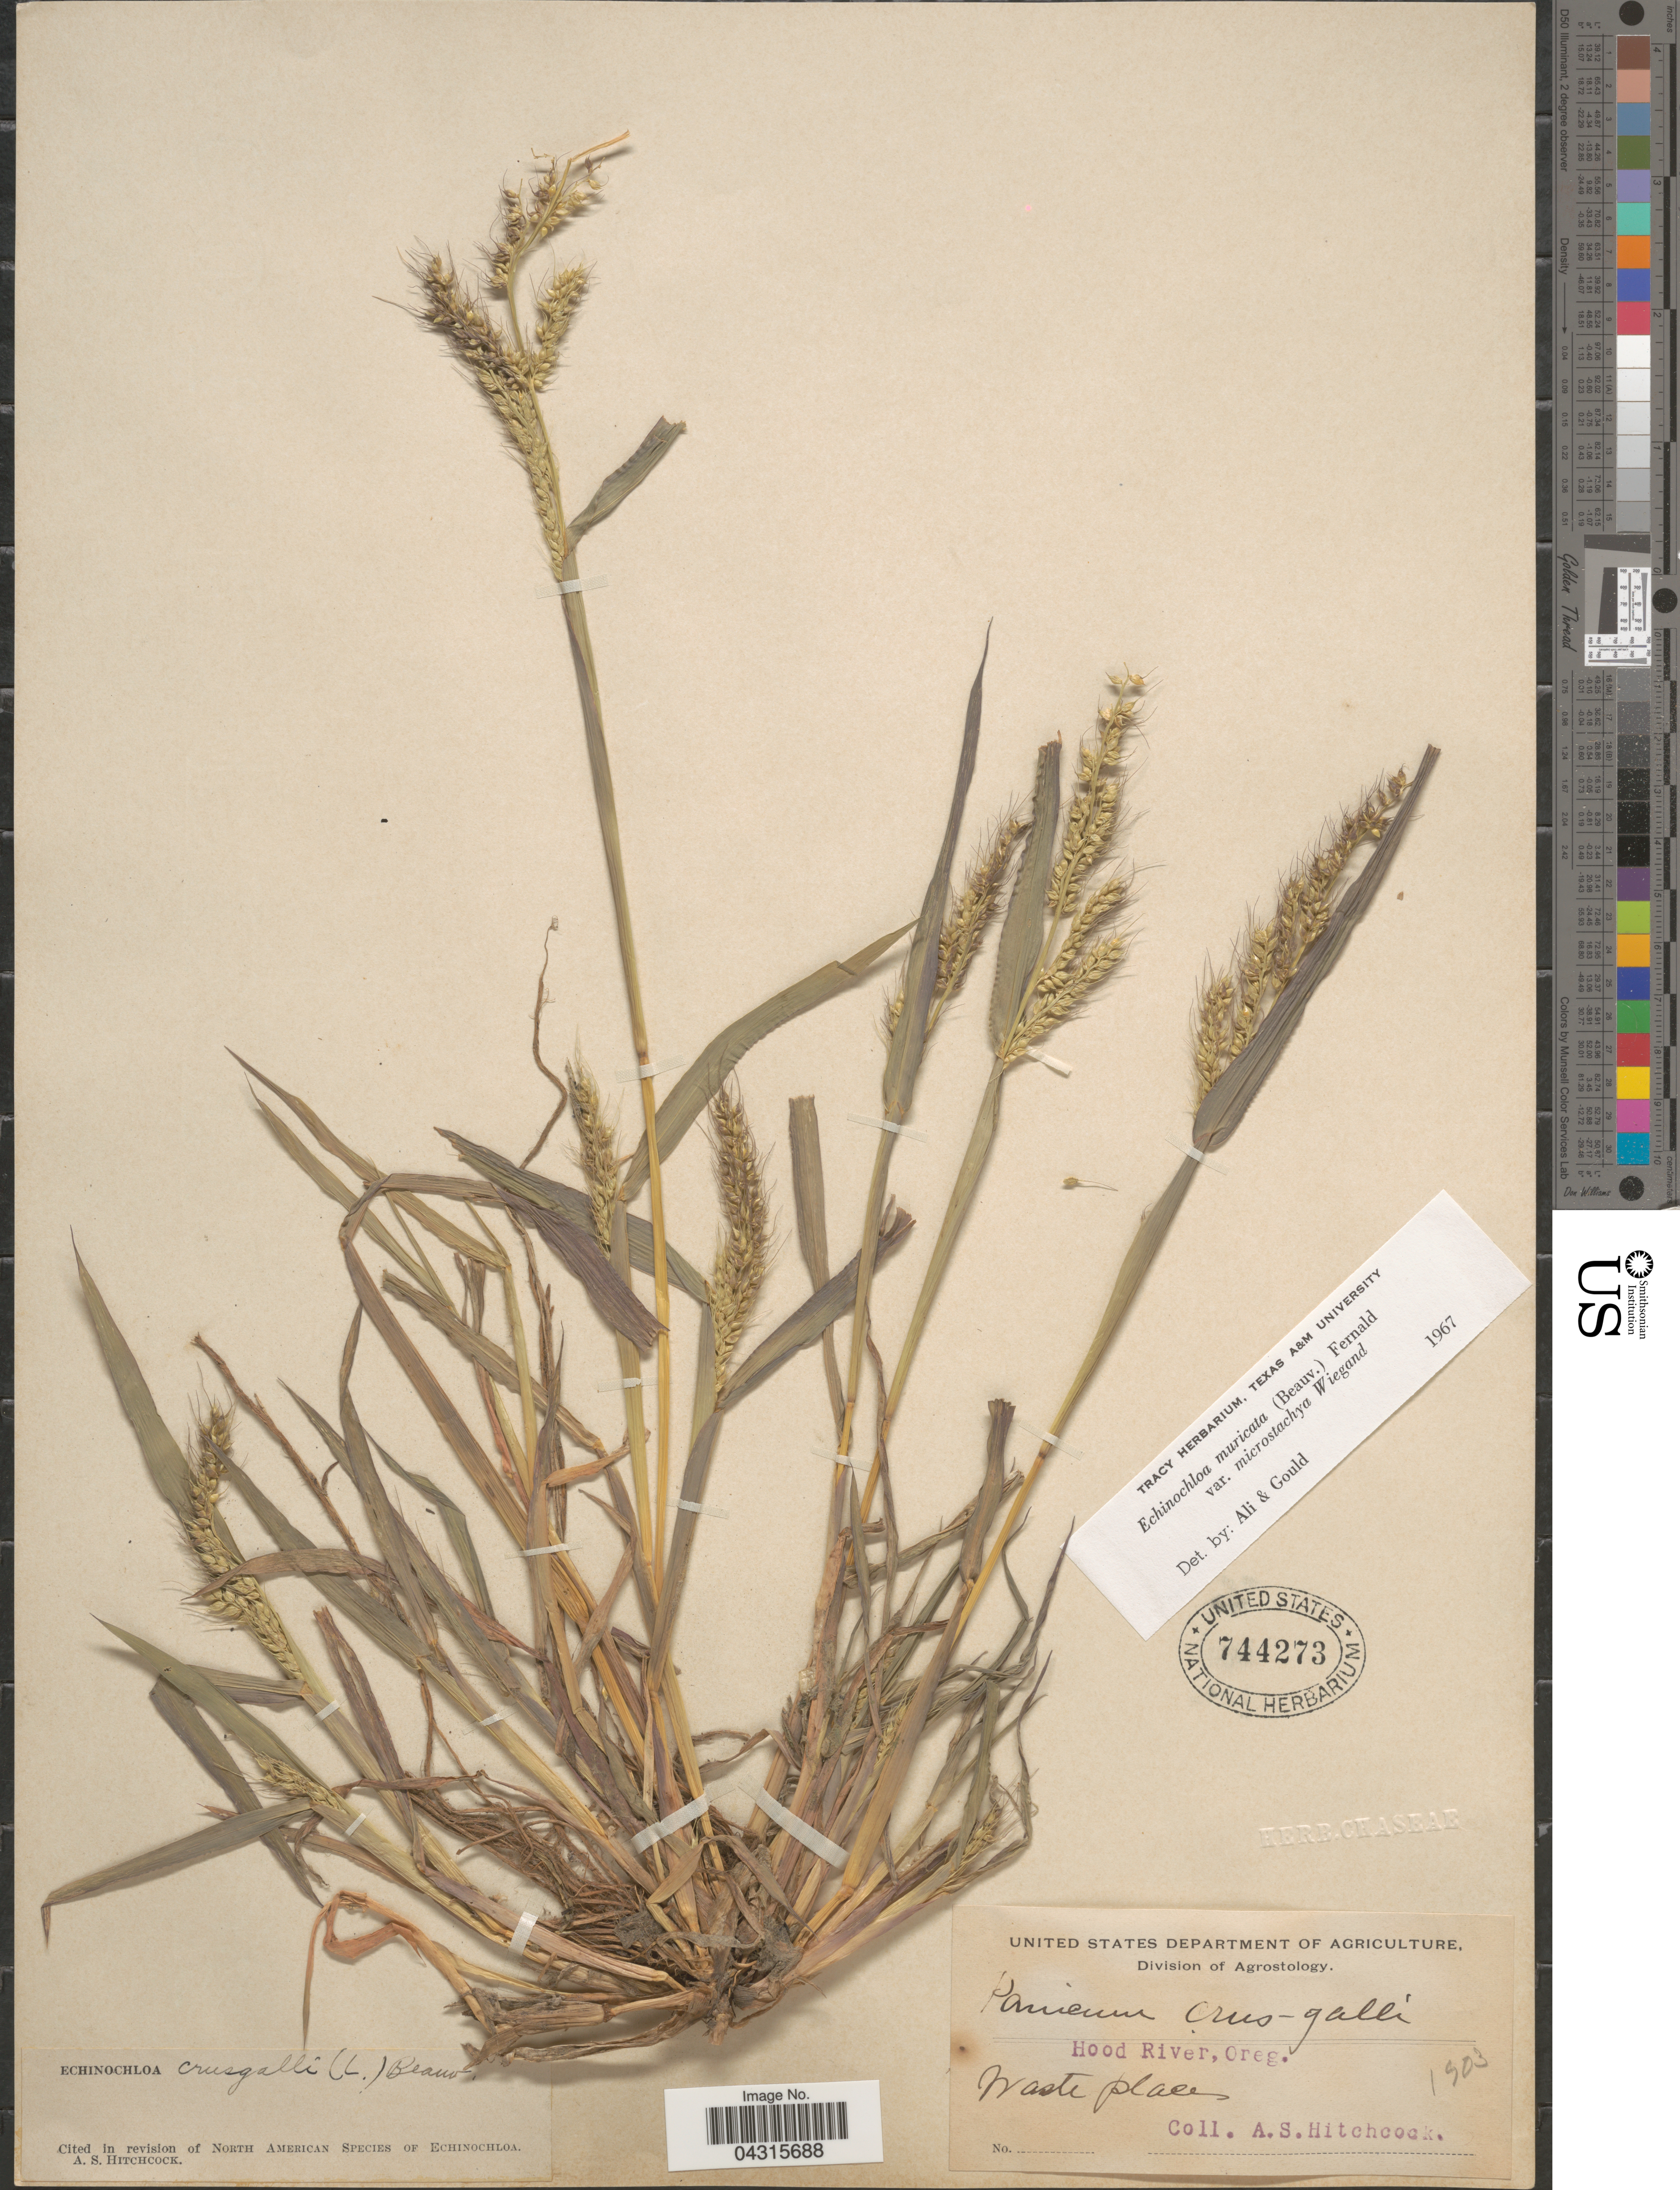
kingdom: Plantae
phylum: Tracheophyta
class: Liliopsida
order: Poales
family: Poaceae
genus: Echinochloa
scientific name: Echinochloa muricata var. microstachya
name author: Wiegand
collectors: A. S. Hitchcock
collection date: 1903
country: United States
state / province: Oregon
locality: Hood River.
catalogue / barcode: US 744273